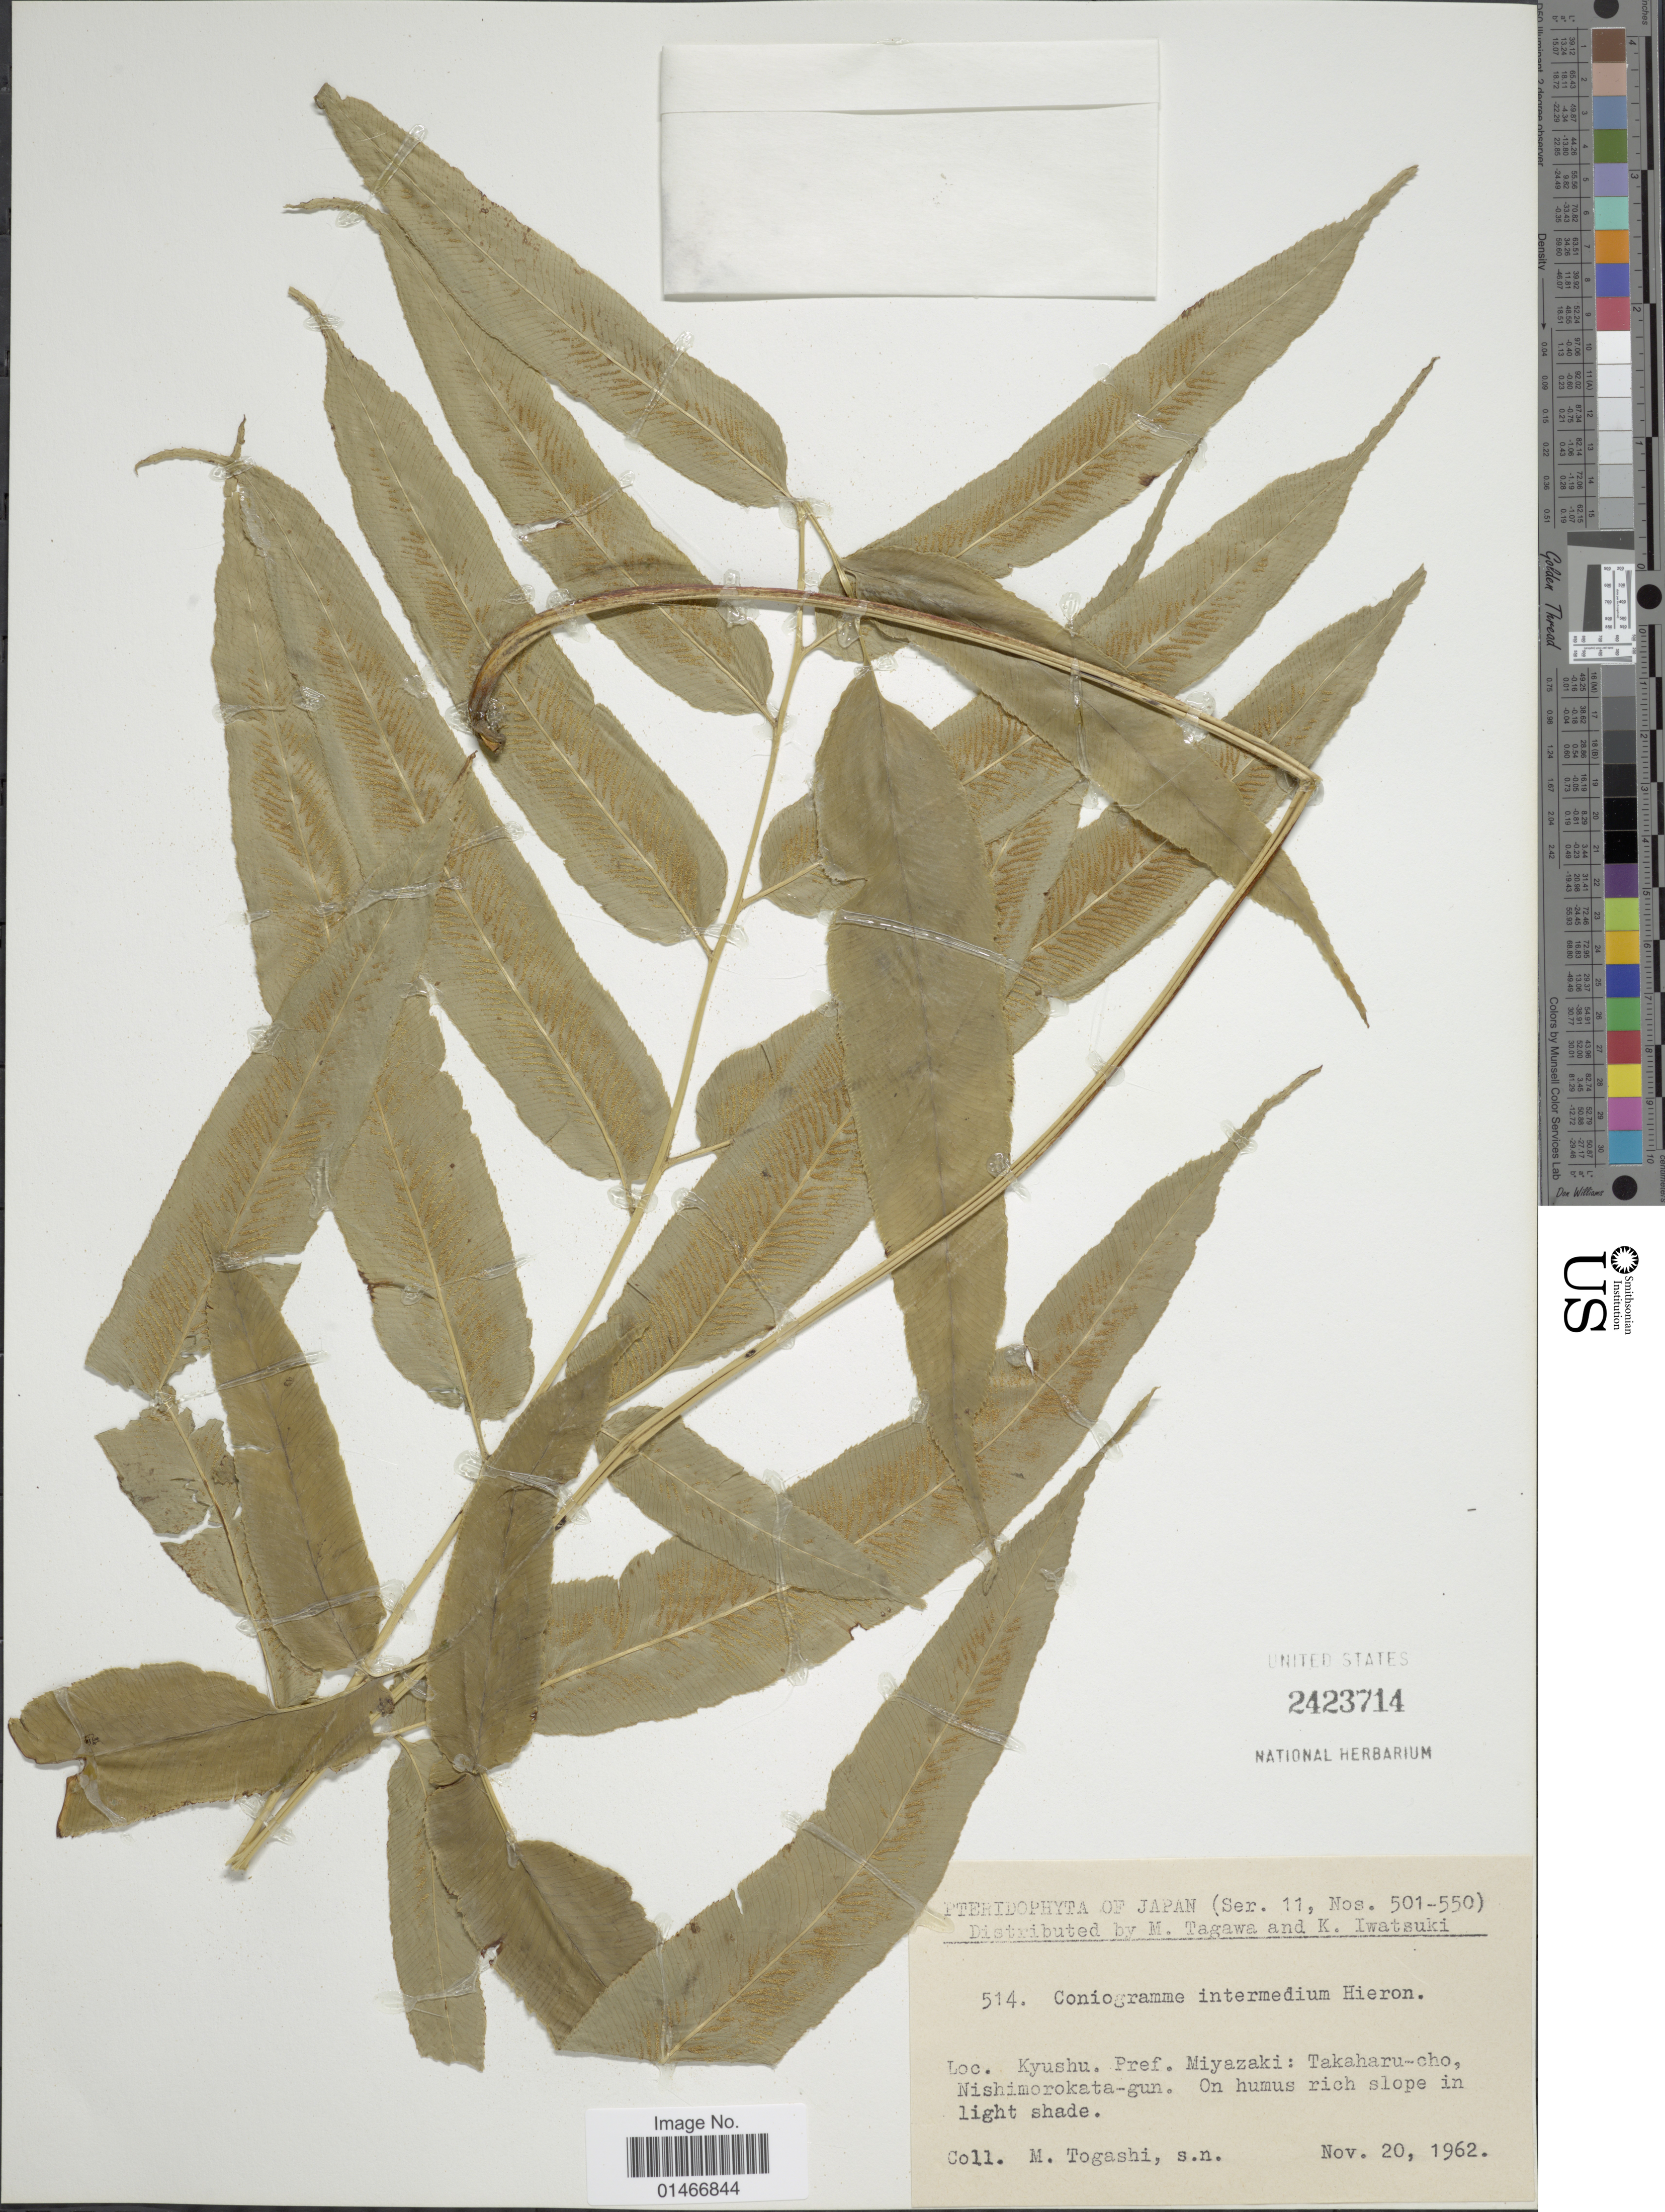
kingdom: Plantae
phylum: Tracheophyta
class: Polypodiopsida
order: Polypodiales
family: Pteridaceae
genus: Coniogramme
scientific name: Coniogramme intermedia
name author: Hieron.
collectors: M. Togashi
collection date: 1962-11-20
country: Japan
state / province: Miyazaki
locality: Kyushu. Pref. Miyazaki: Takaharu-cho, Nishimorokata-gun.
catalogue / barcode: US 2423714